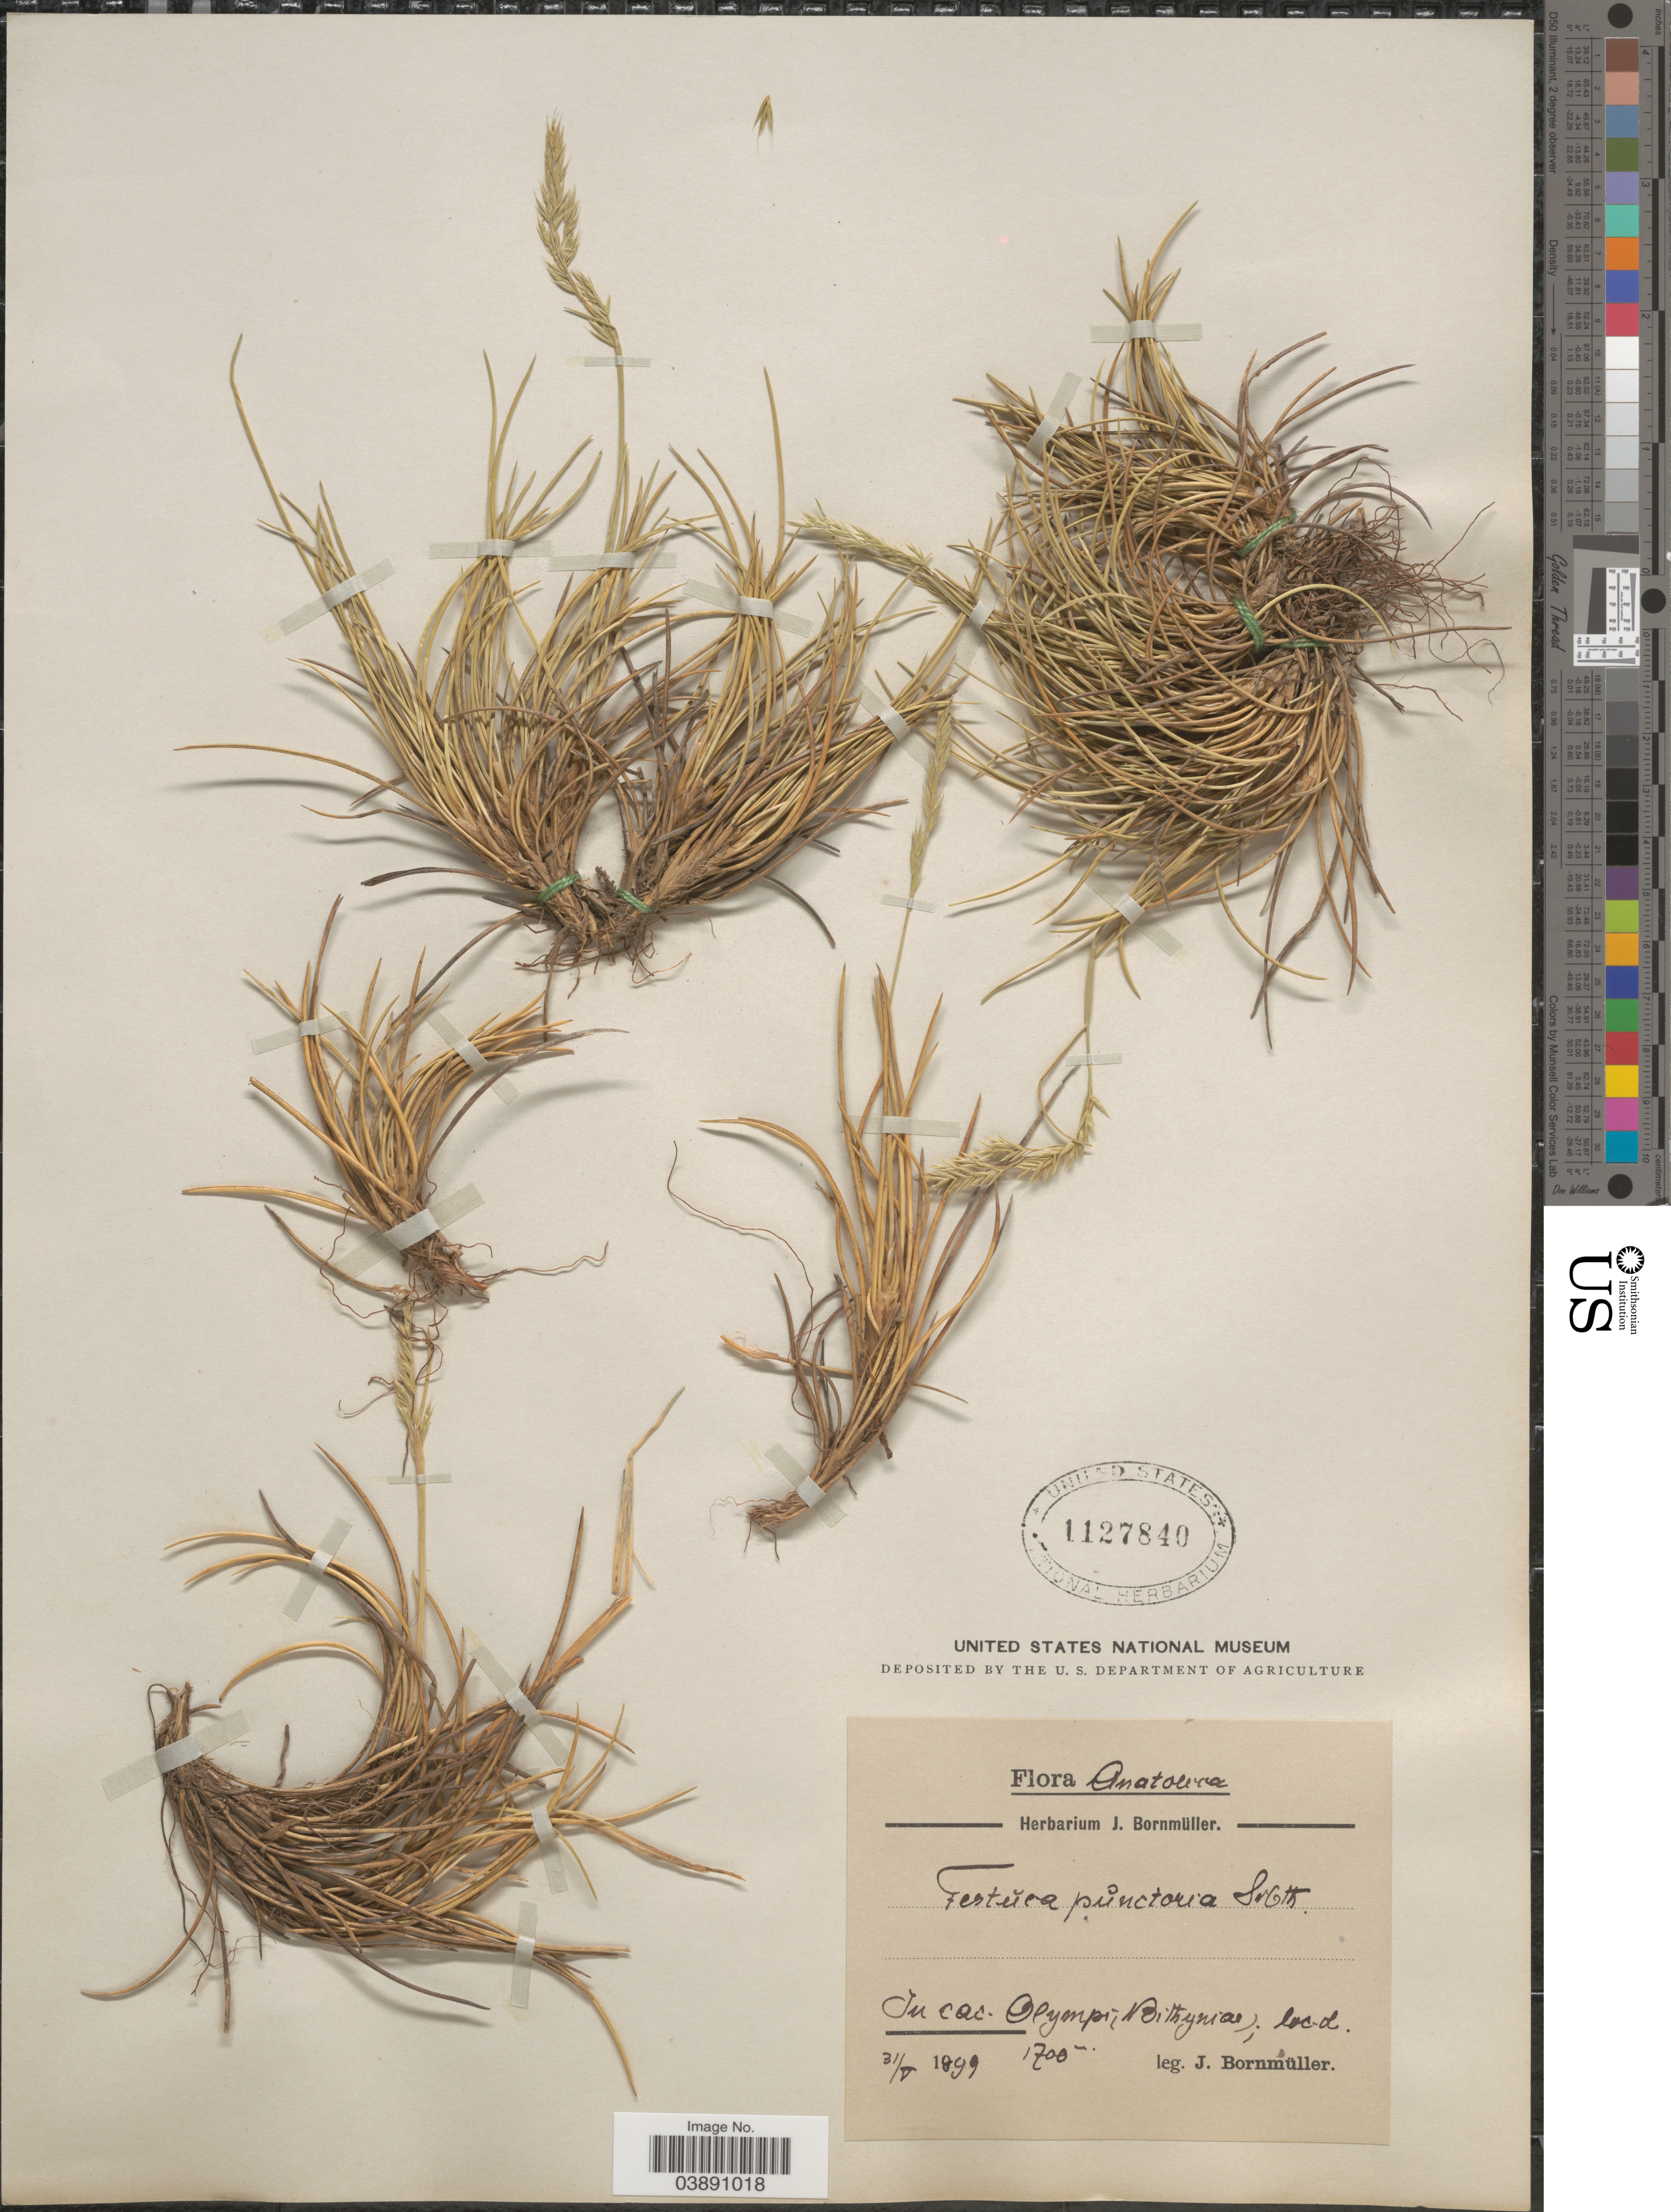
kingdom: Plantae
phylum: Tracheophyta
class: Liliopsida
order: Poales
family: Poaceae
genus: Festuca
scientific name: Festuca punctoria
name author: Sibth. & Sm.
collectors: J. Bornmüller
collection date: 1899-05-31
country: Turkey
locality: Anatolica. In cac. Olympi, Bithynia; loc. d.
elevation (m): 1700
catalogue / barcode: US 1127840